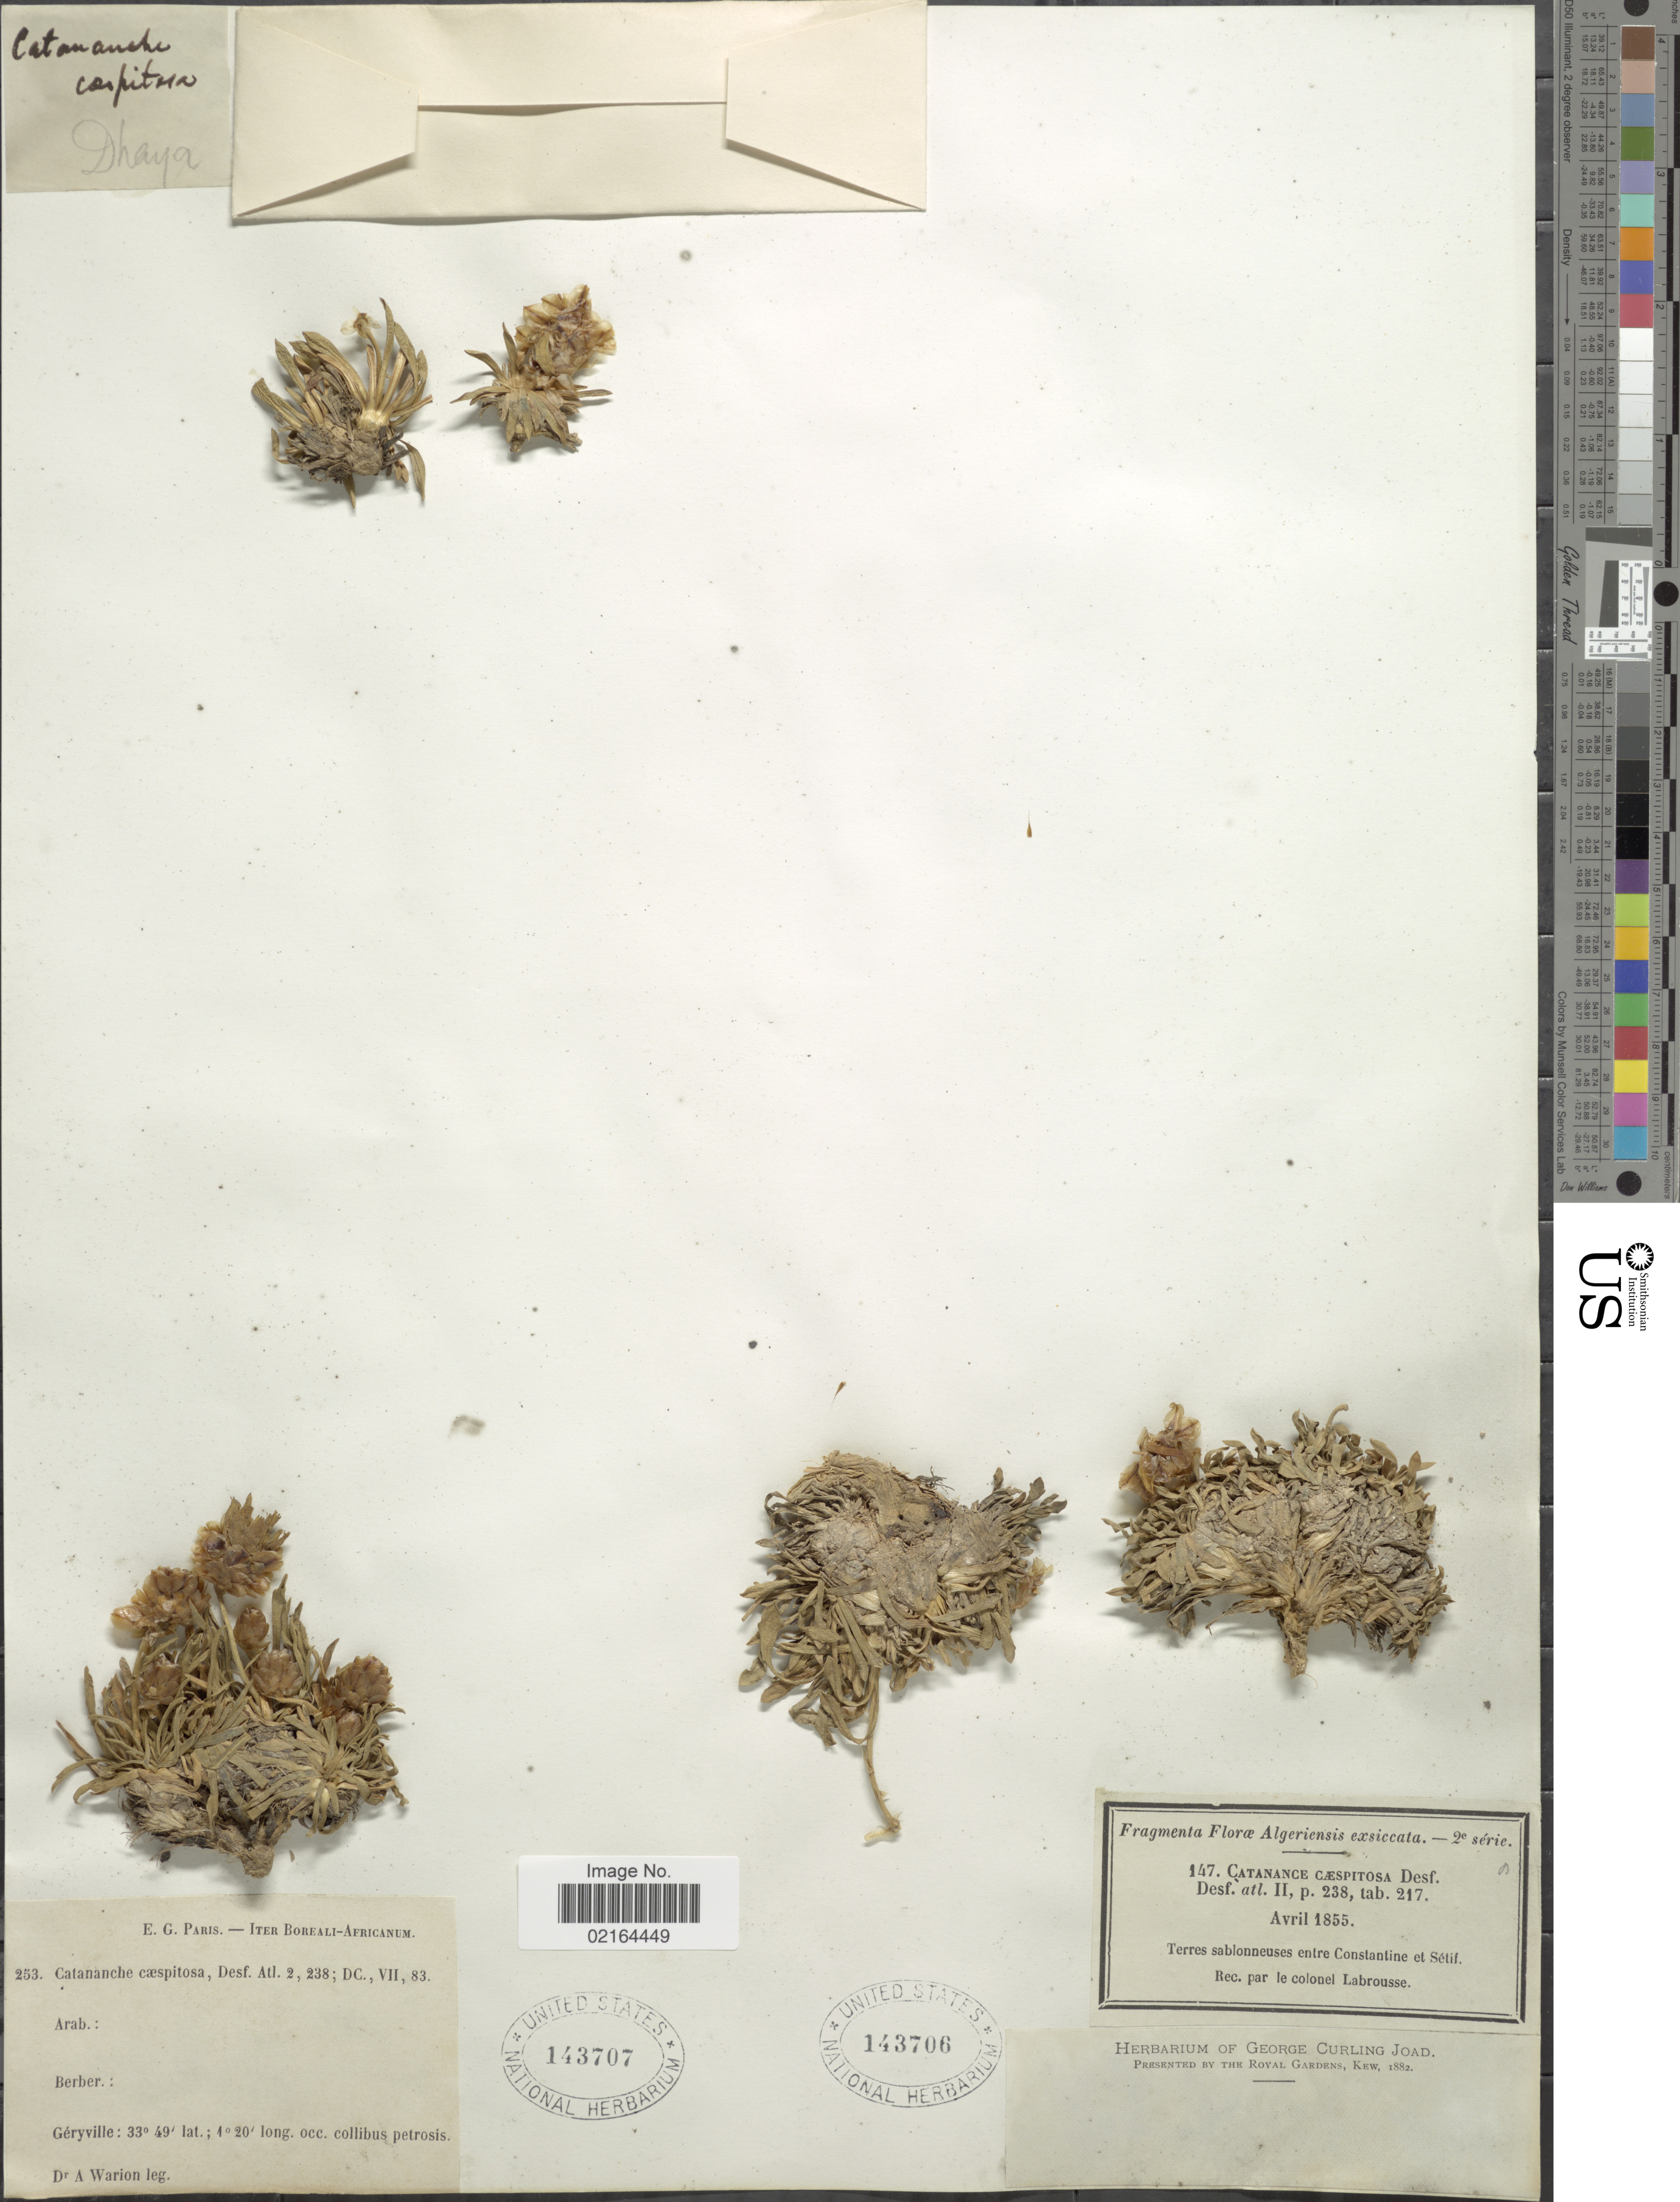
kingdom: Plantae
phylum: Tracheophyta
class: Magnoliopsida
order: Asterales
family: Asteraceae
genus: Catananche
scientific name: Catananche caespitosa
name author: Desf.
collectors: Labrousse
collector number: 147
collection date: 1855-04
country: Algeria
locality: Algeriensis exsiccata, Terres sablonneuses entre Constantine et Setif;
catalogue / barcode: US 143706-2